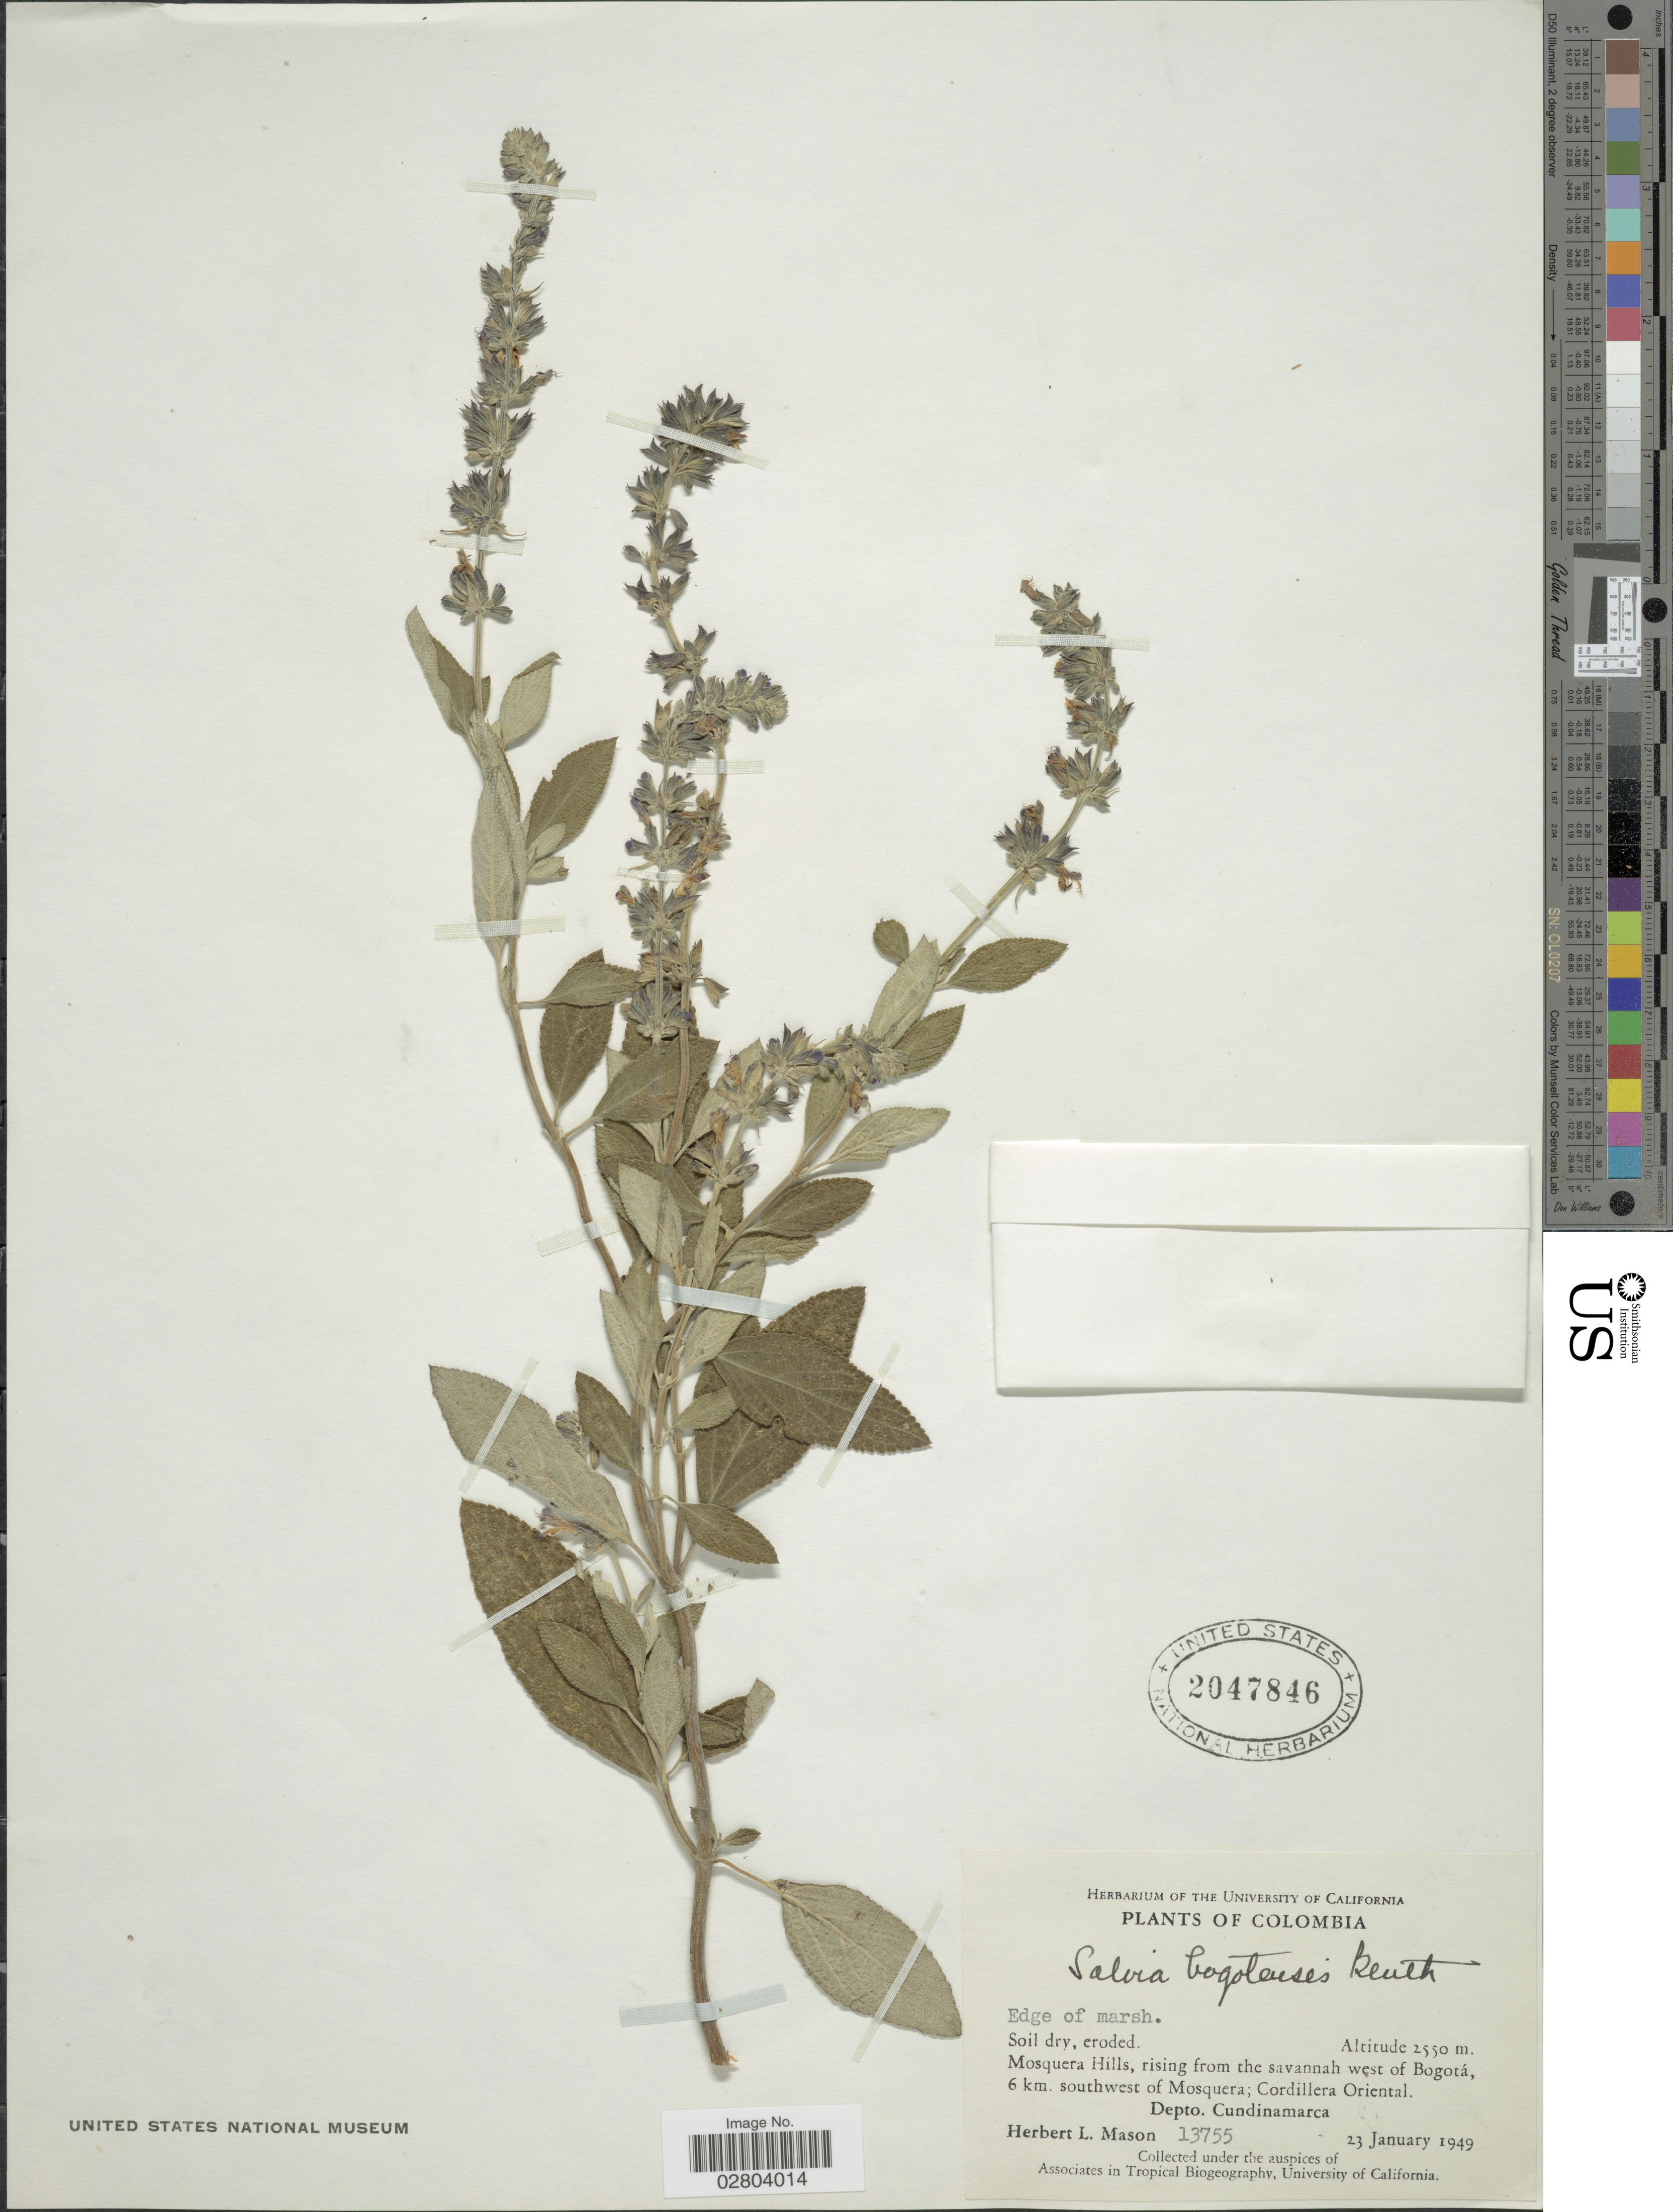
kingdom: Plantae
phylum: Tracheophyta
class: Magnoliopsida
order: Lamiales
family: Lamiaceae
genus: Salvia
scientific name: Salvia bogotensis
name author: Benth.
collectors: H. L. Mason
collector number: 13755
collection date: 1949-01-23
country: Colombia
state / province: Cundinamarca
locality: Mosquera Hills, rising from the savannah west of Bogotá, 6 km. southwest of Mosquera; Cordillera Oriental. Depto. Cundinamarca.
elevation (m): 2550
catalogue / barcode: US 2048746